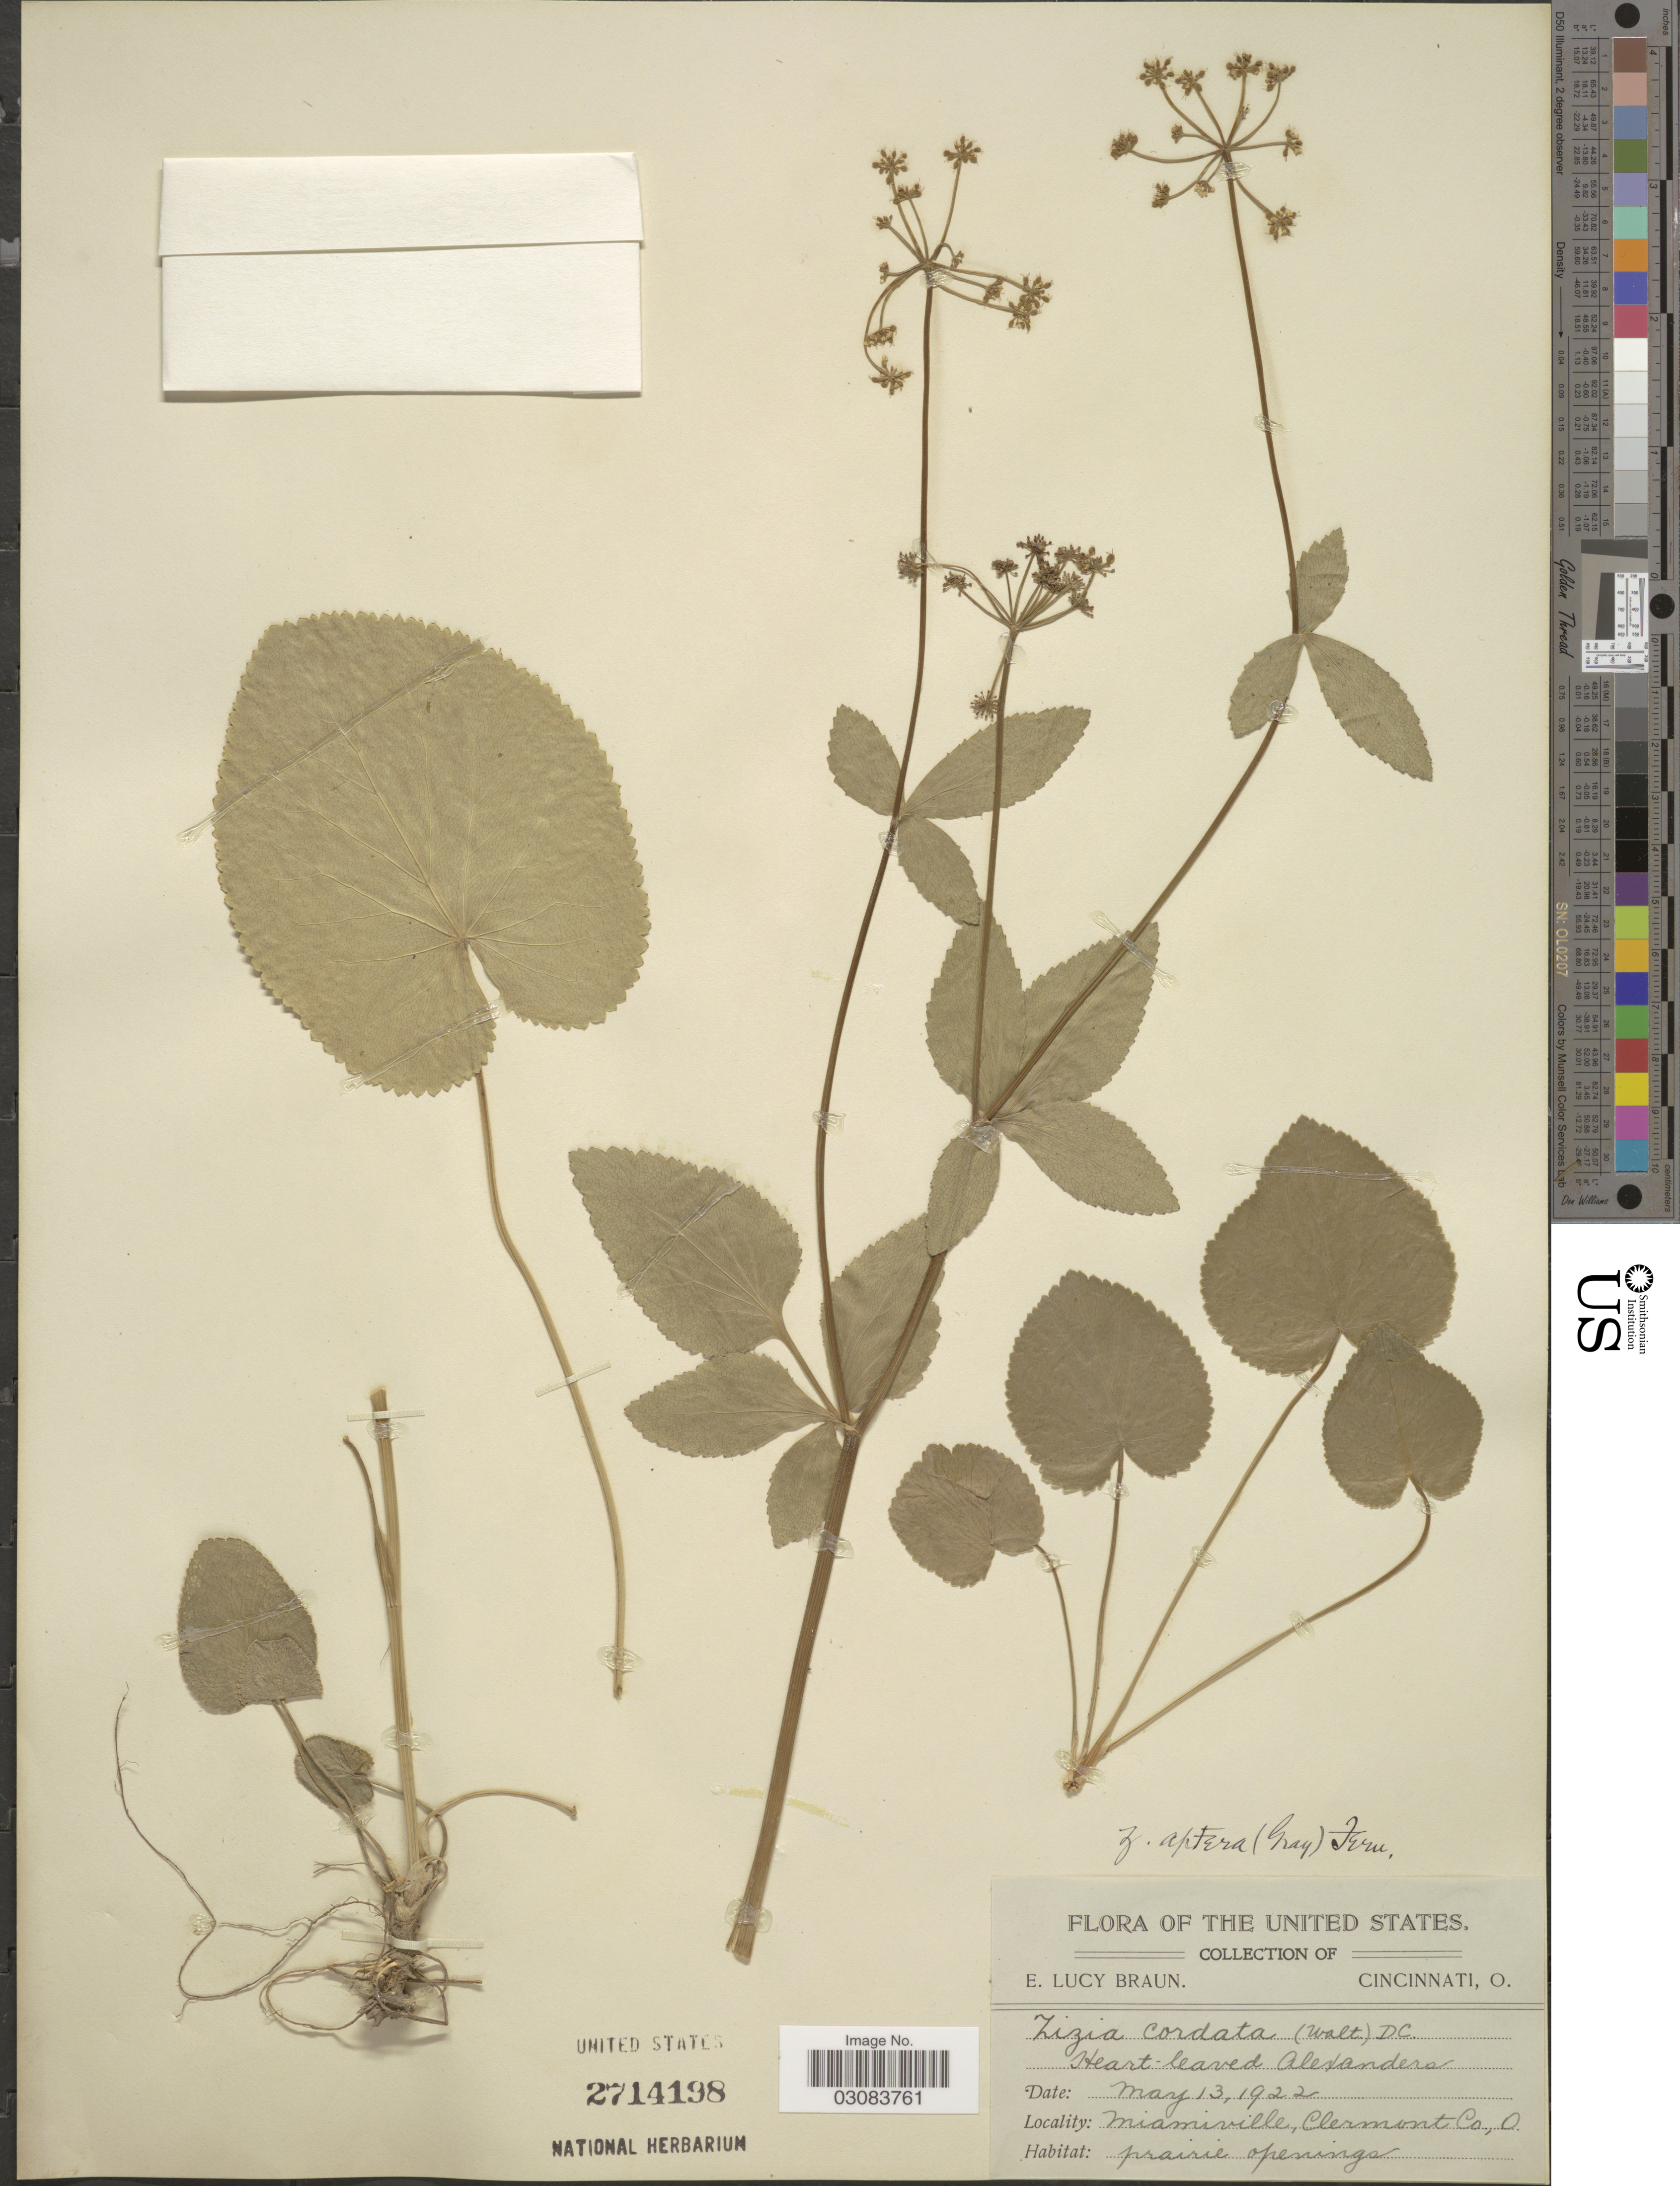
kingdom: Plantae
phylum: Tracheophyta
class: Magnoliopsida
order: Apiales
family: Apiaceae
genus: Zizia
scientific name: Zizia aptera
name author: (A. Gray) Fernald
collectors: E. L. Braun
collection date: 1922-05-13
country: United States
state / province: Ohio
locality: Miamiville, Clermont Co.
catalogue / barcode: US 2714198